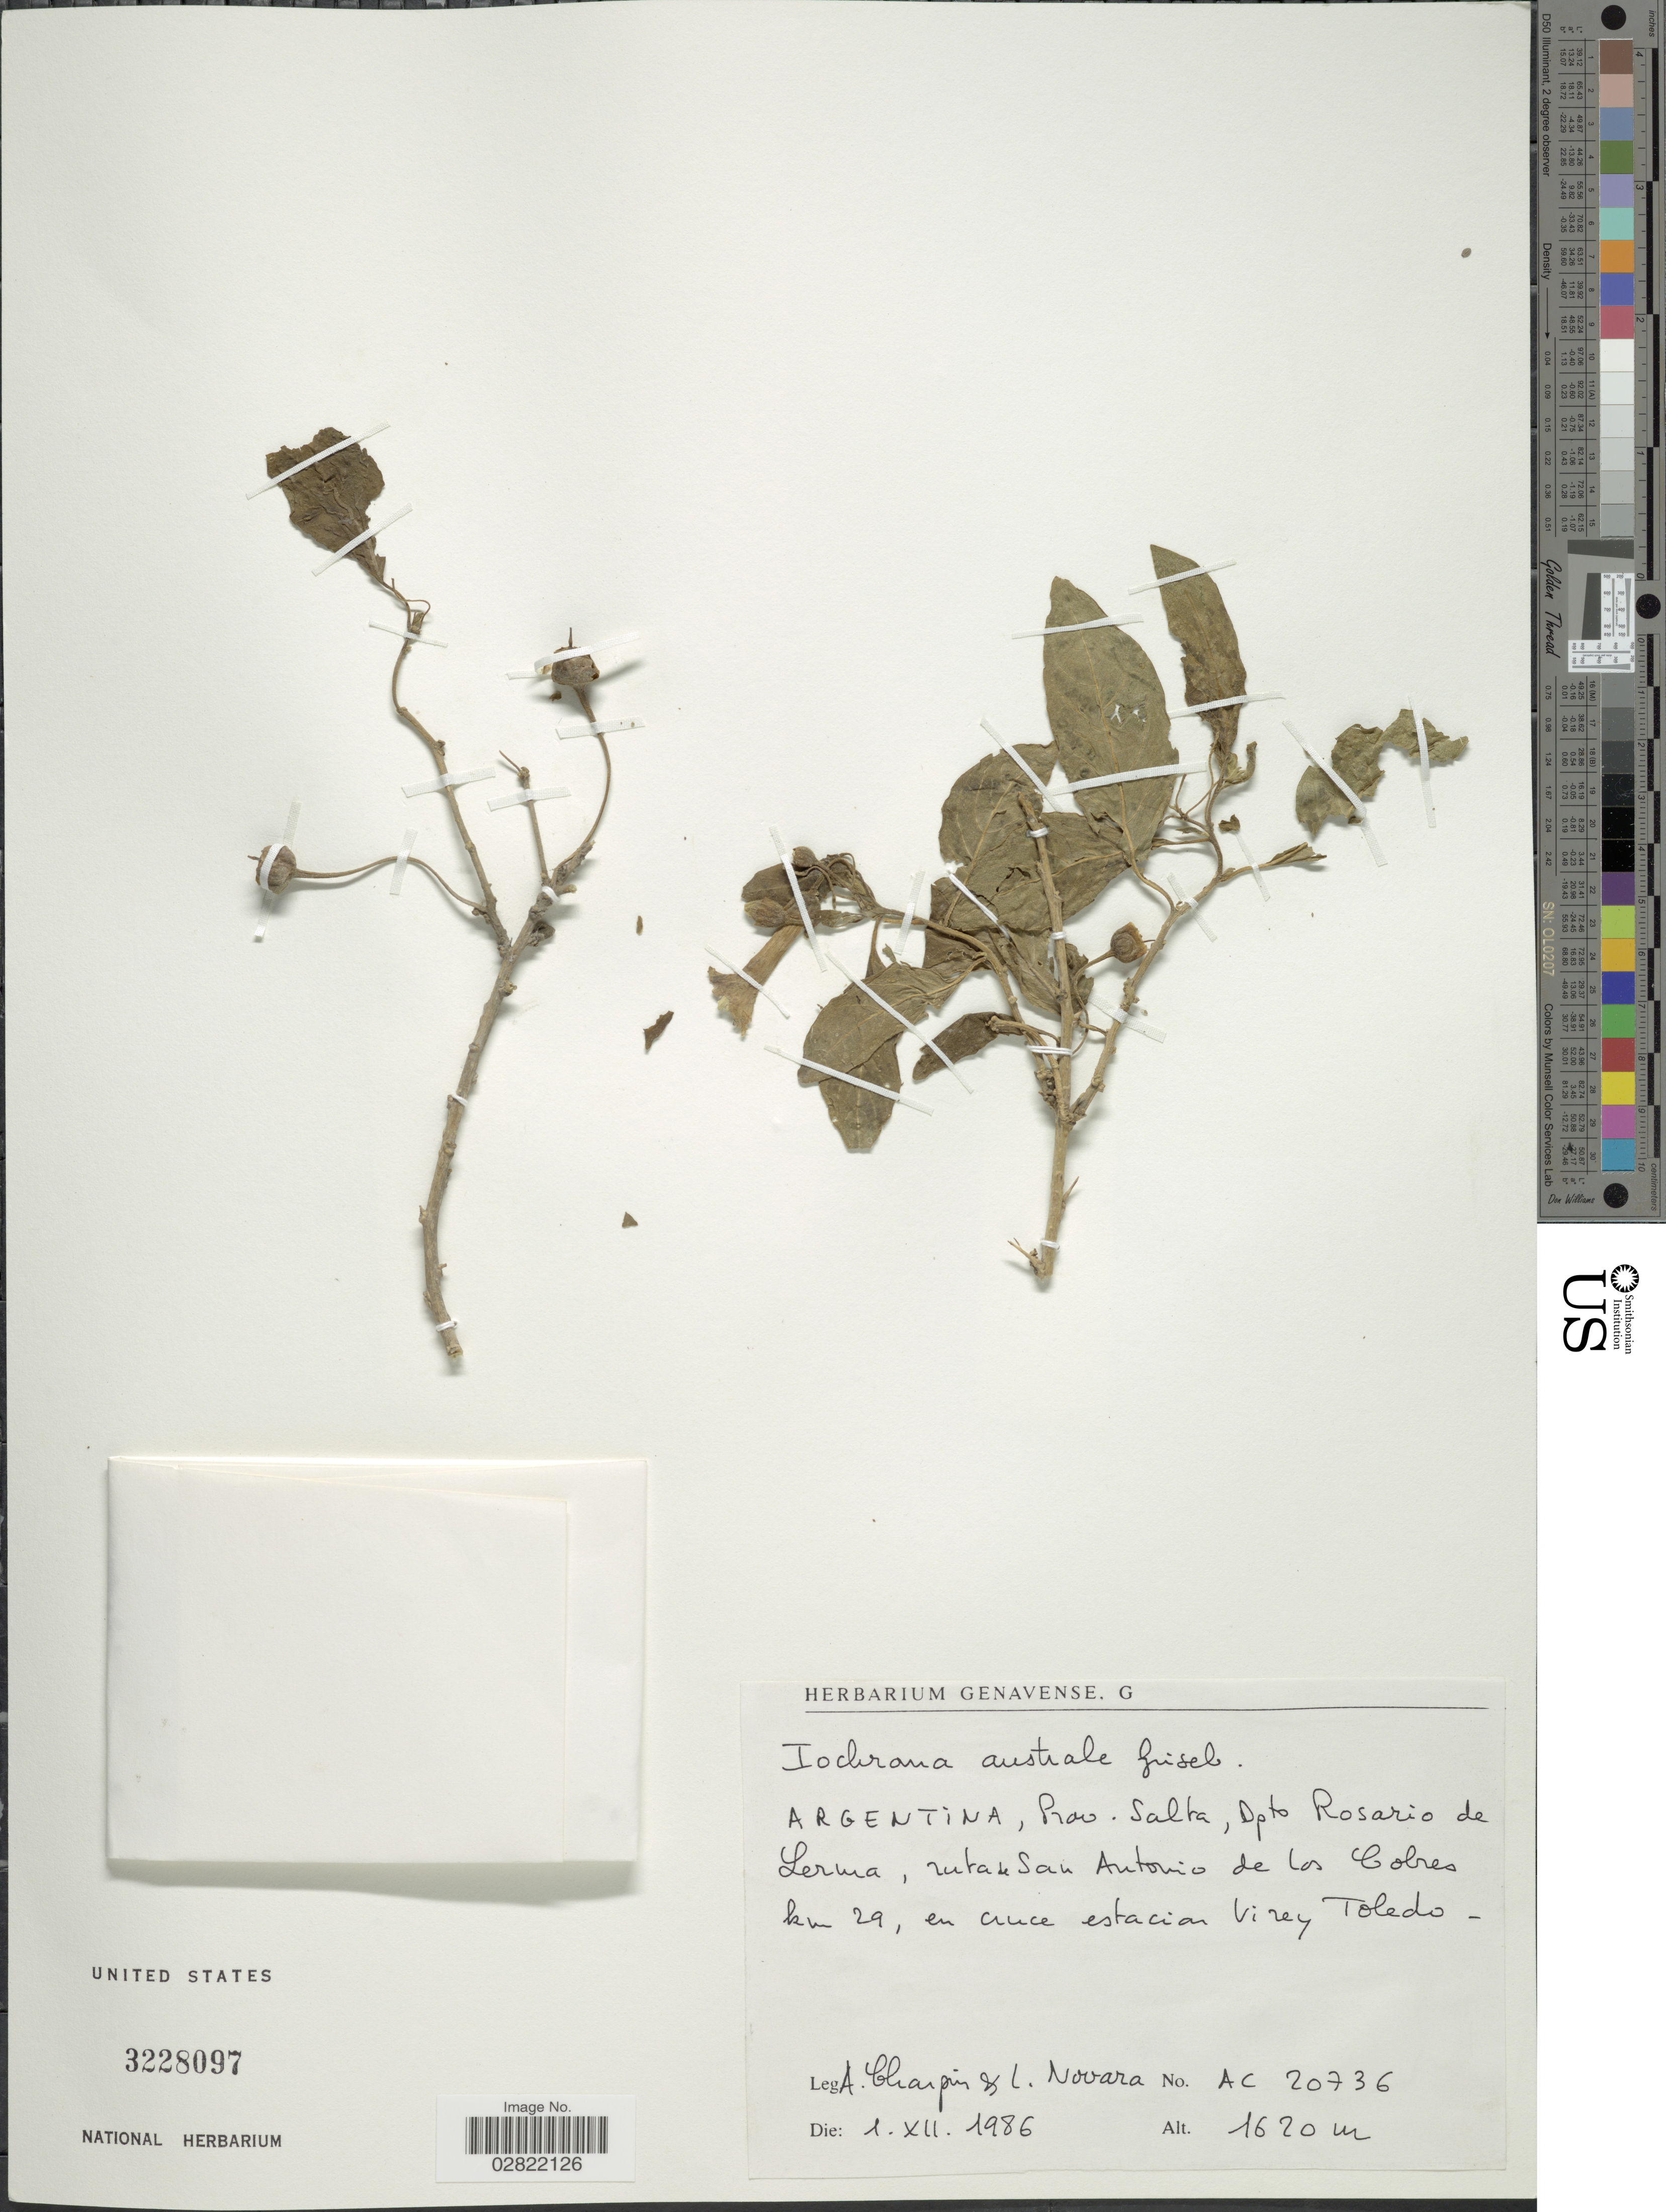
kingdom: Plantae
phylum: Tracheophyta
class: Magnoliopsida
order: Solanales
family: Solanaceae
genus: Iochroma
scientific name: Iochroma australe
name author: Griseb.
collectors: A. Chaipin & L. Novara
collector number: AC20736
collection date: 1986-12-01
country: Argentina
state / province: Salta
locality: Prov. Salta, Dpto Rosario de Lerma, ruta de San Antonio de los Cobres km 29, en cruce estacion Virey Toledo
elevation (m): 1620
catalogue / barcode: US 3228097